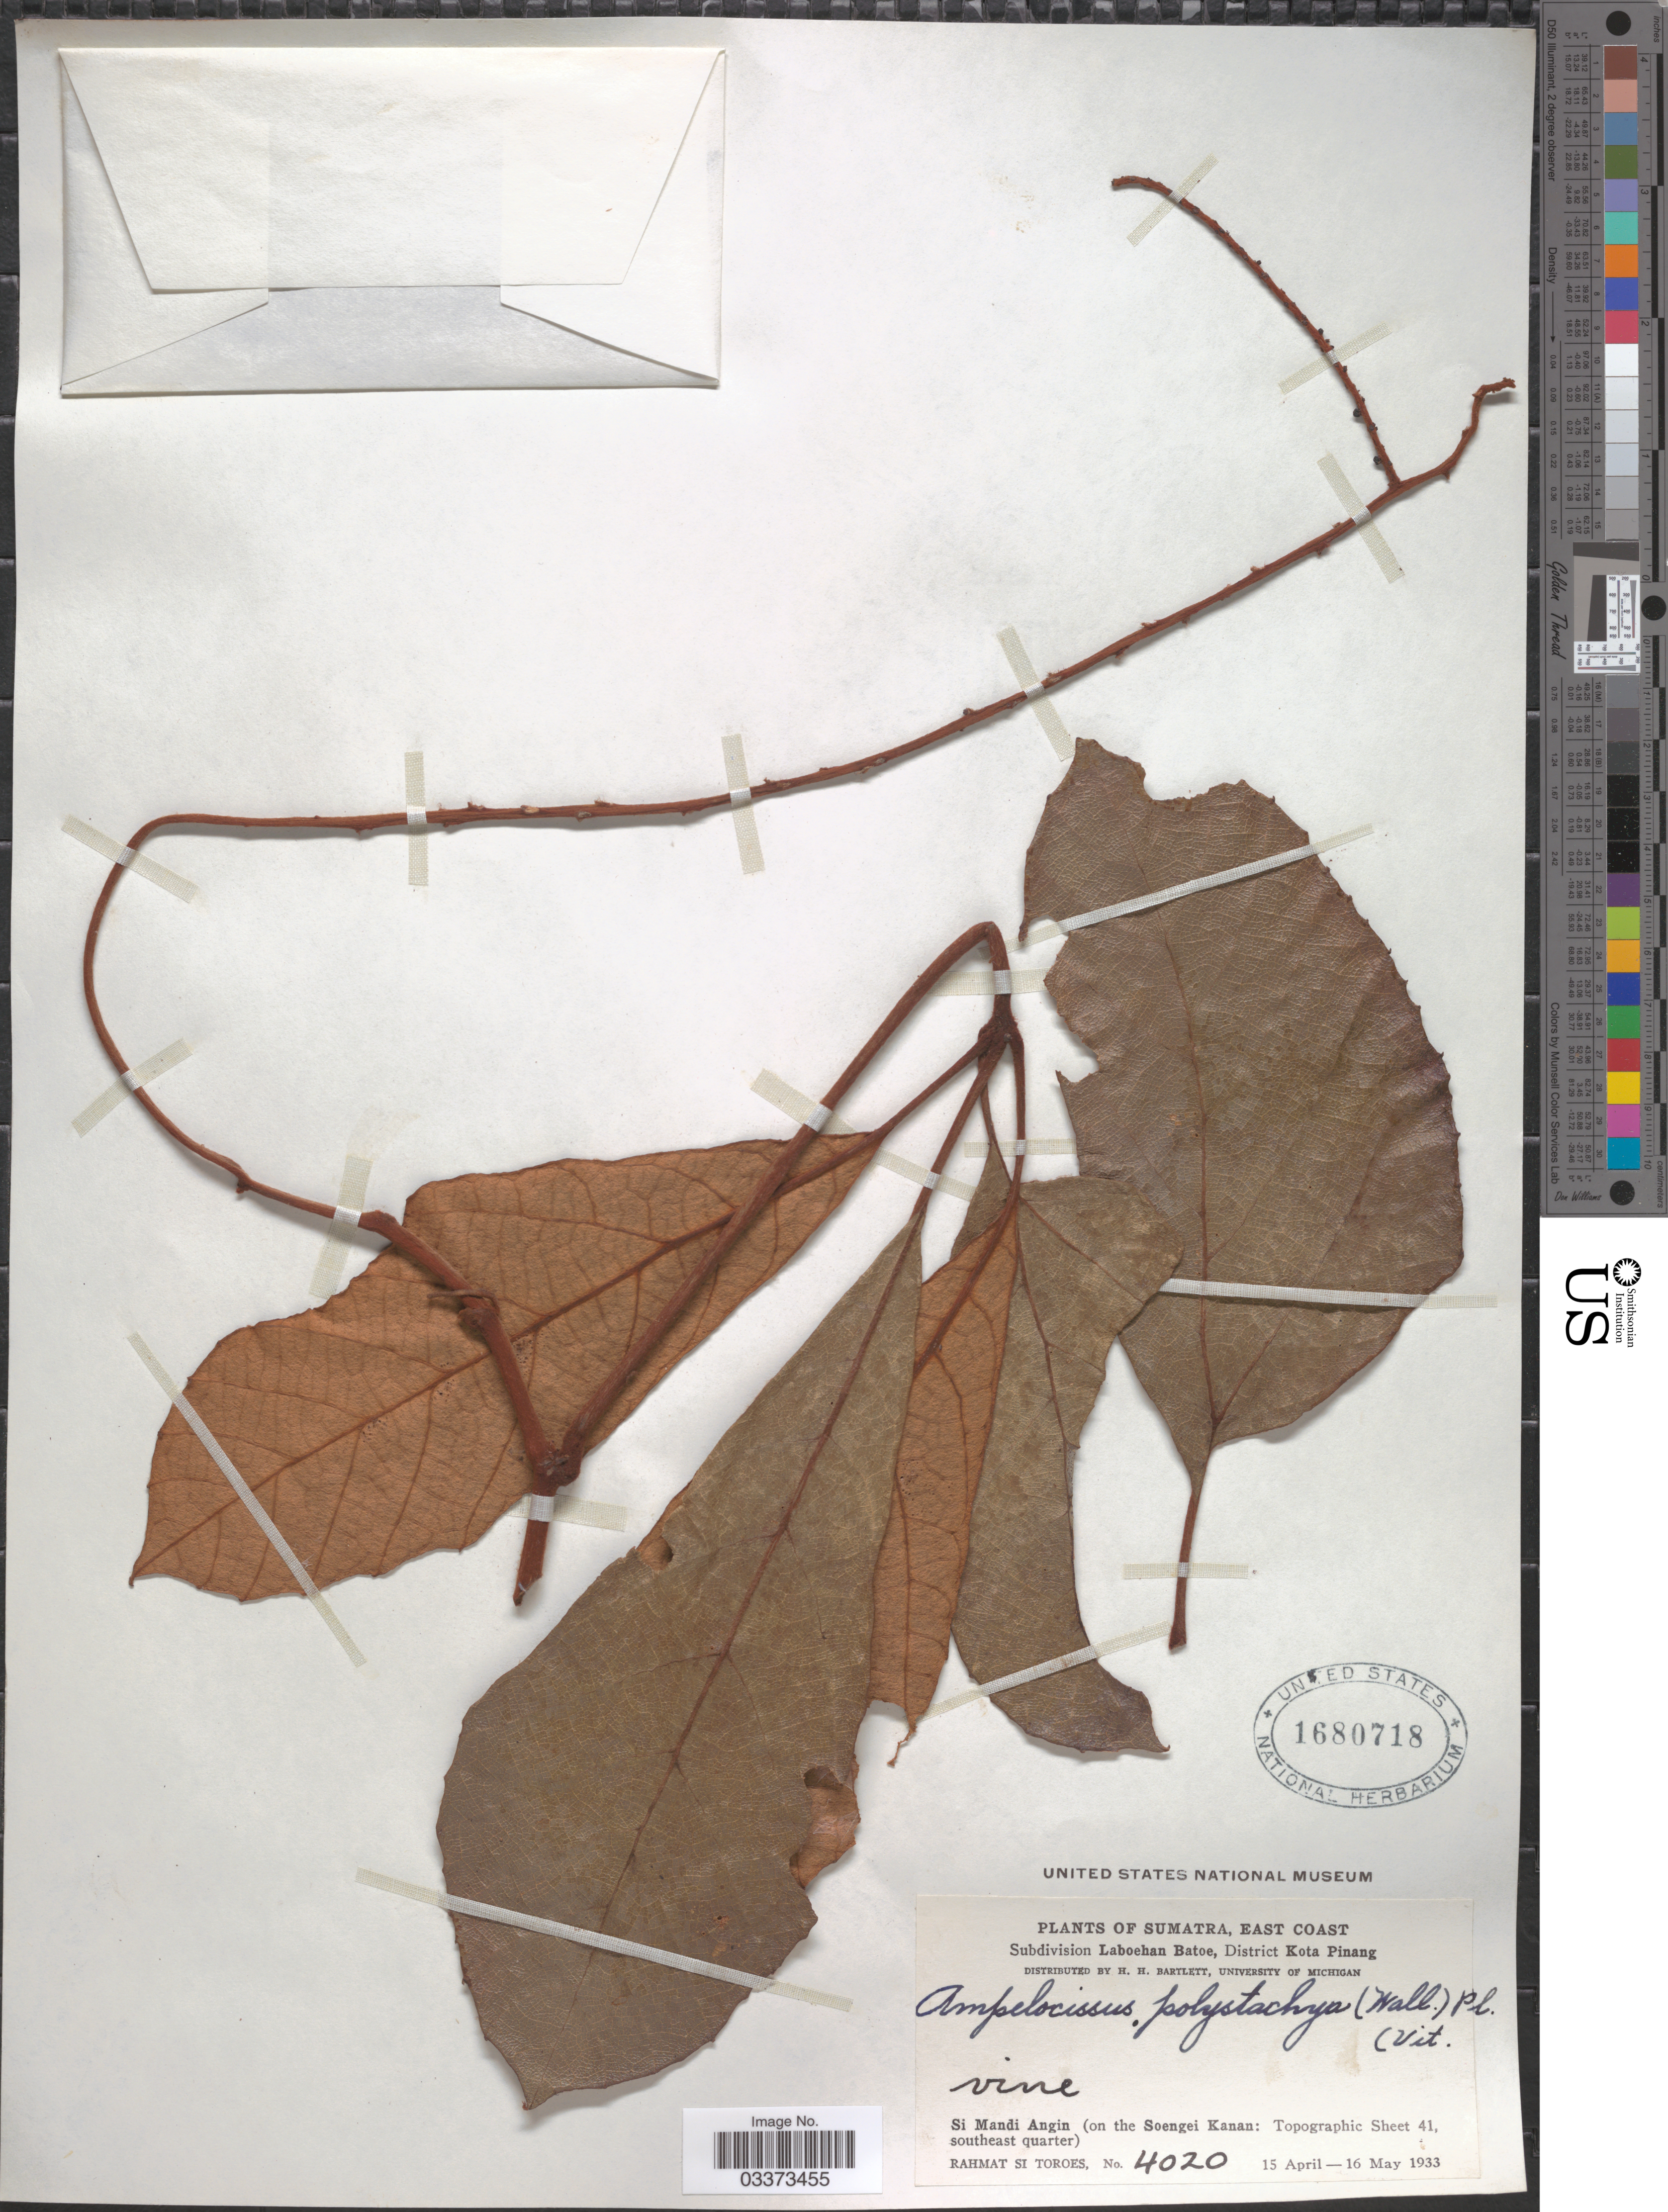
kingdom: Plantae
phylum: Tracheophyta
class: Magnoliopsida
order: Vitales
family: Vitaceae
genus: Ampelocissus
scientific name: Ampelocissus polystachya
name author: Planch.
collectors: Rahmat Si Boeea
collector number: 4020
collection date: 1933-04-15/1933-05-16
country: Indonesia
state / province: Sumatra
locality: East Coast. Subdivision Laboehan Batoe, District Kota Pinang. Si Mandi Angin (on the Soengei Kanan: Topographic Sheet 41, southeast quarter).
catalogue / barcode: US 1680718